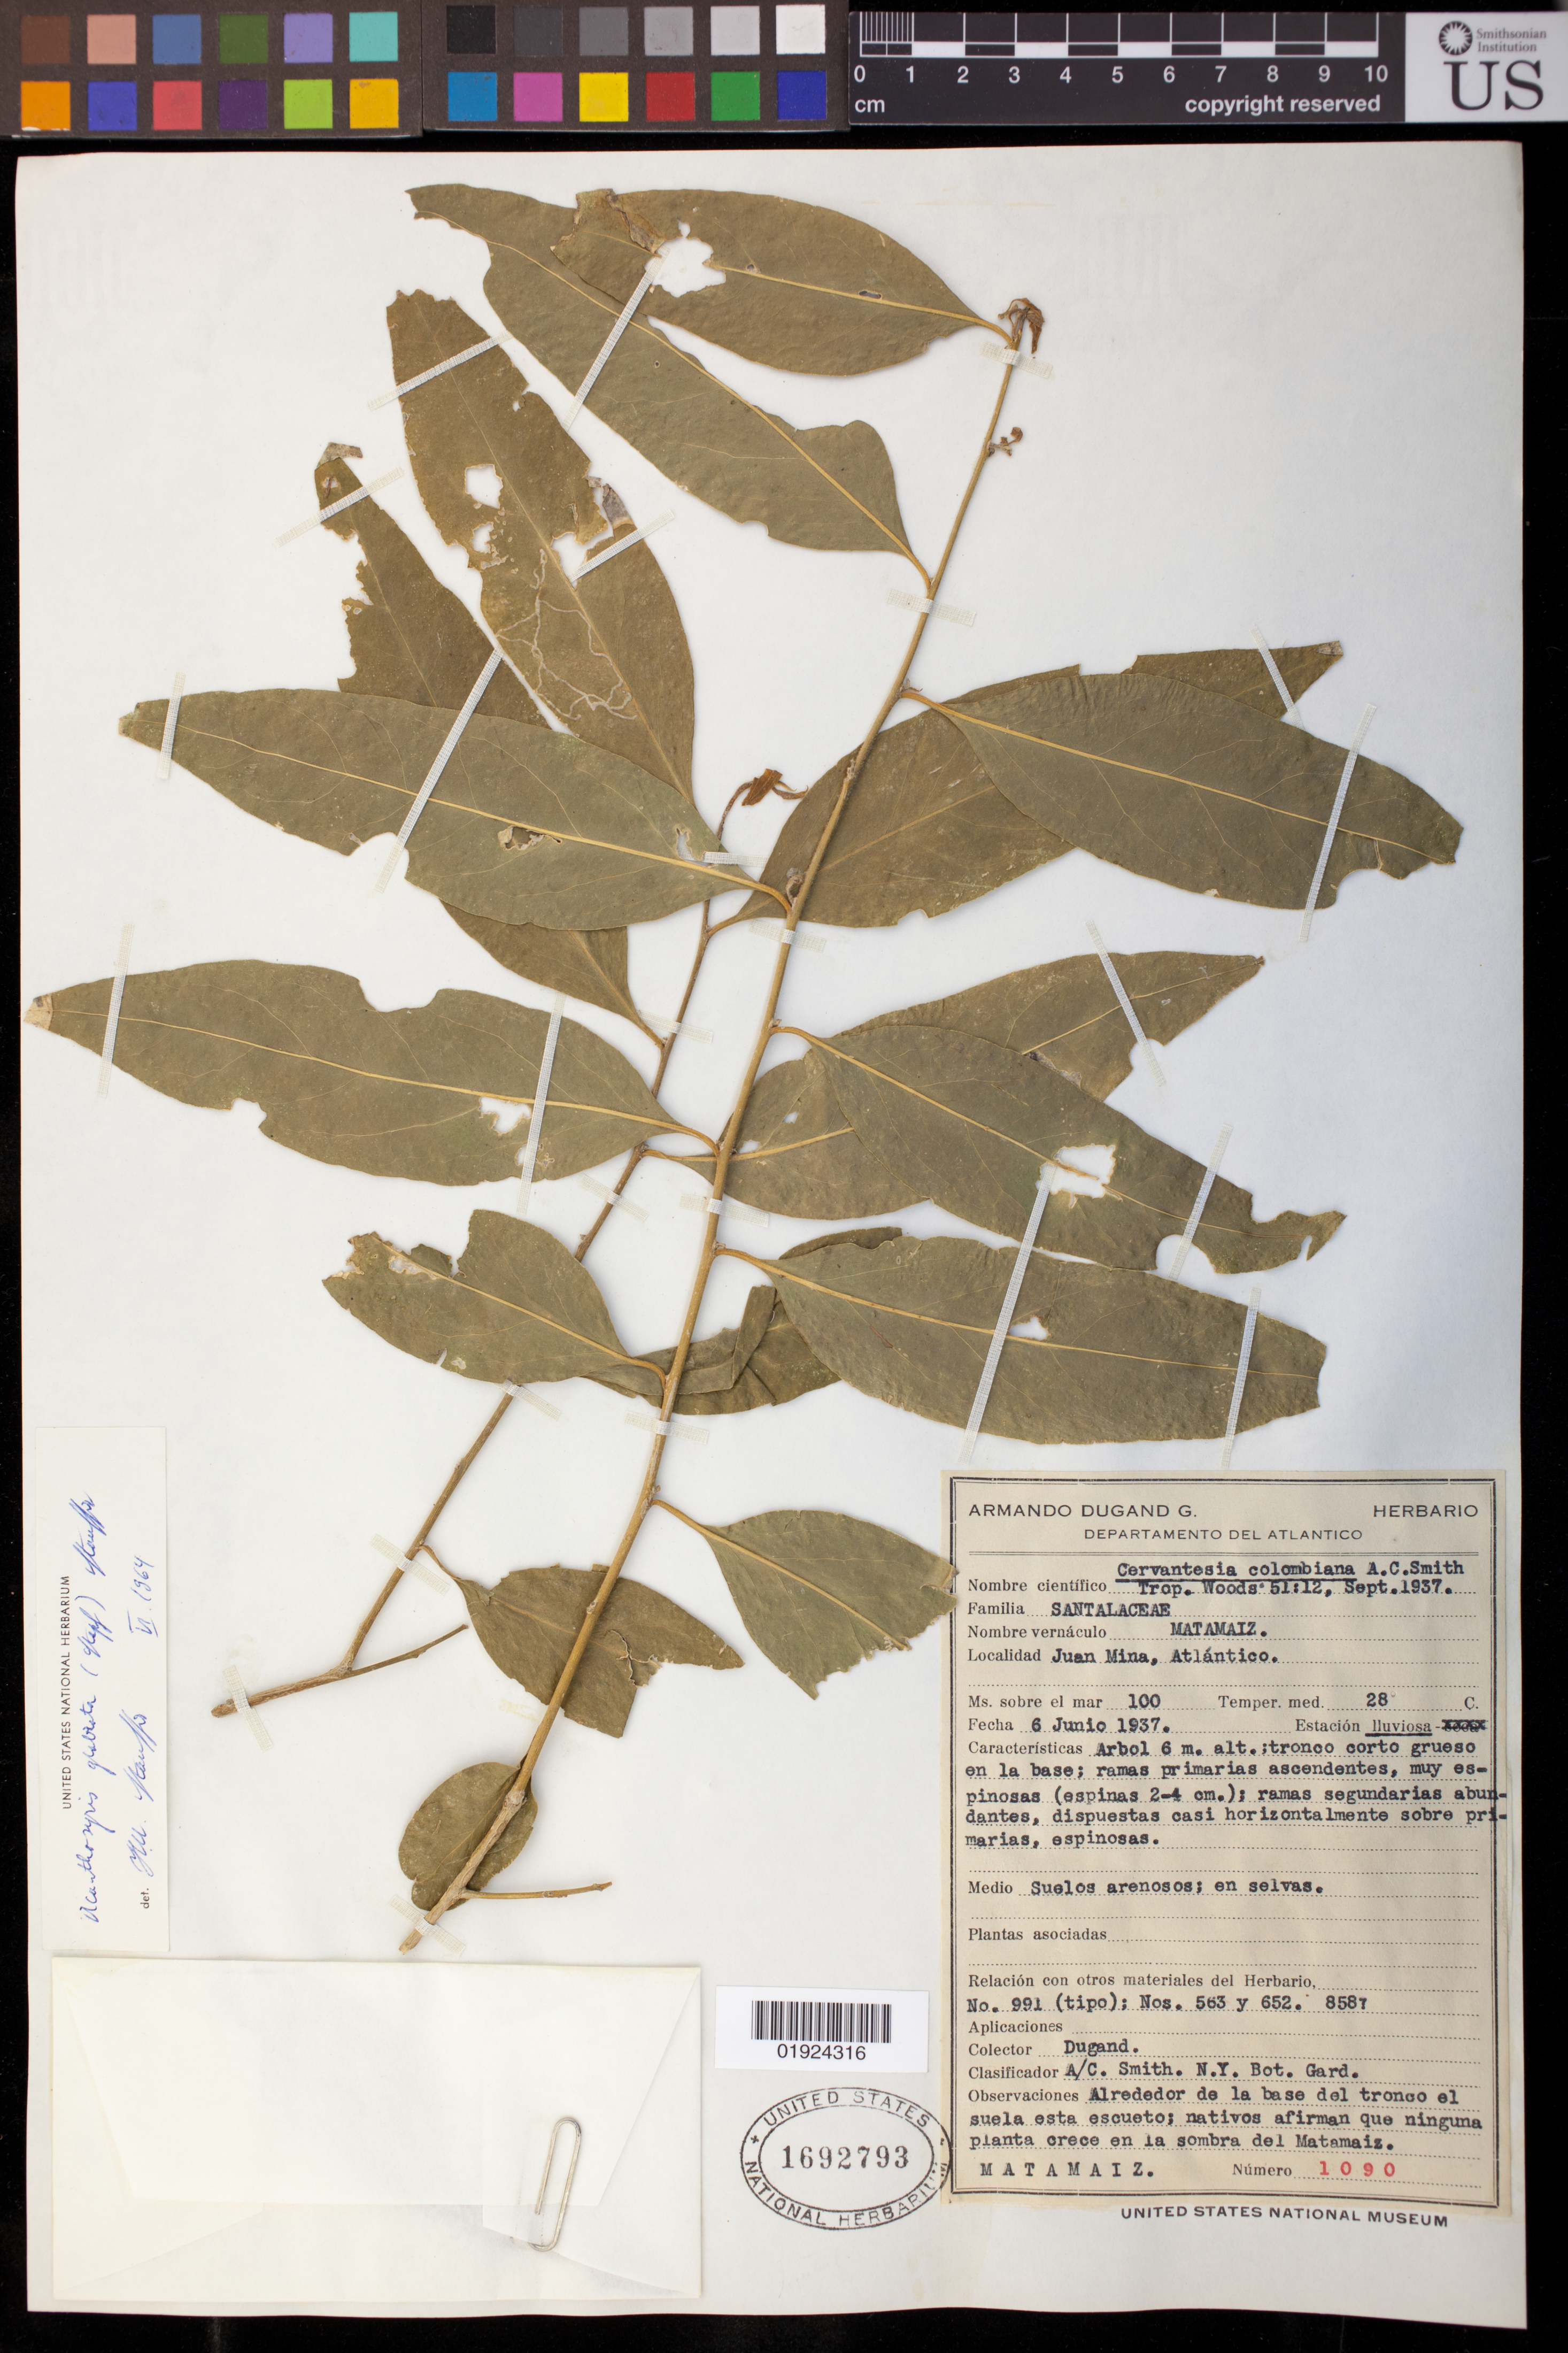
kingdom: Plantae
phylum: Tracheophyta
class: Magnoliopsida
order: Santalales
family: Cervantesiaceae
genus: Acanthosyris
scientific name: Acanthosyris glabrata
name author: (Stapf) Stauffer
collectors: Dugand, --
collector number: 1090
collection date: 1937-06-06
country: Colombia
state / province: Atlantico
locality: Juan Mina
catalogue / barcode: US 1692793